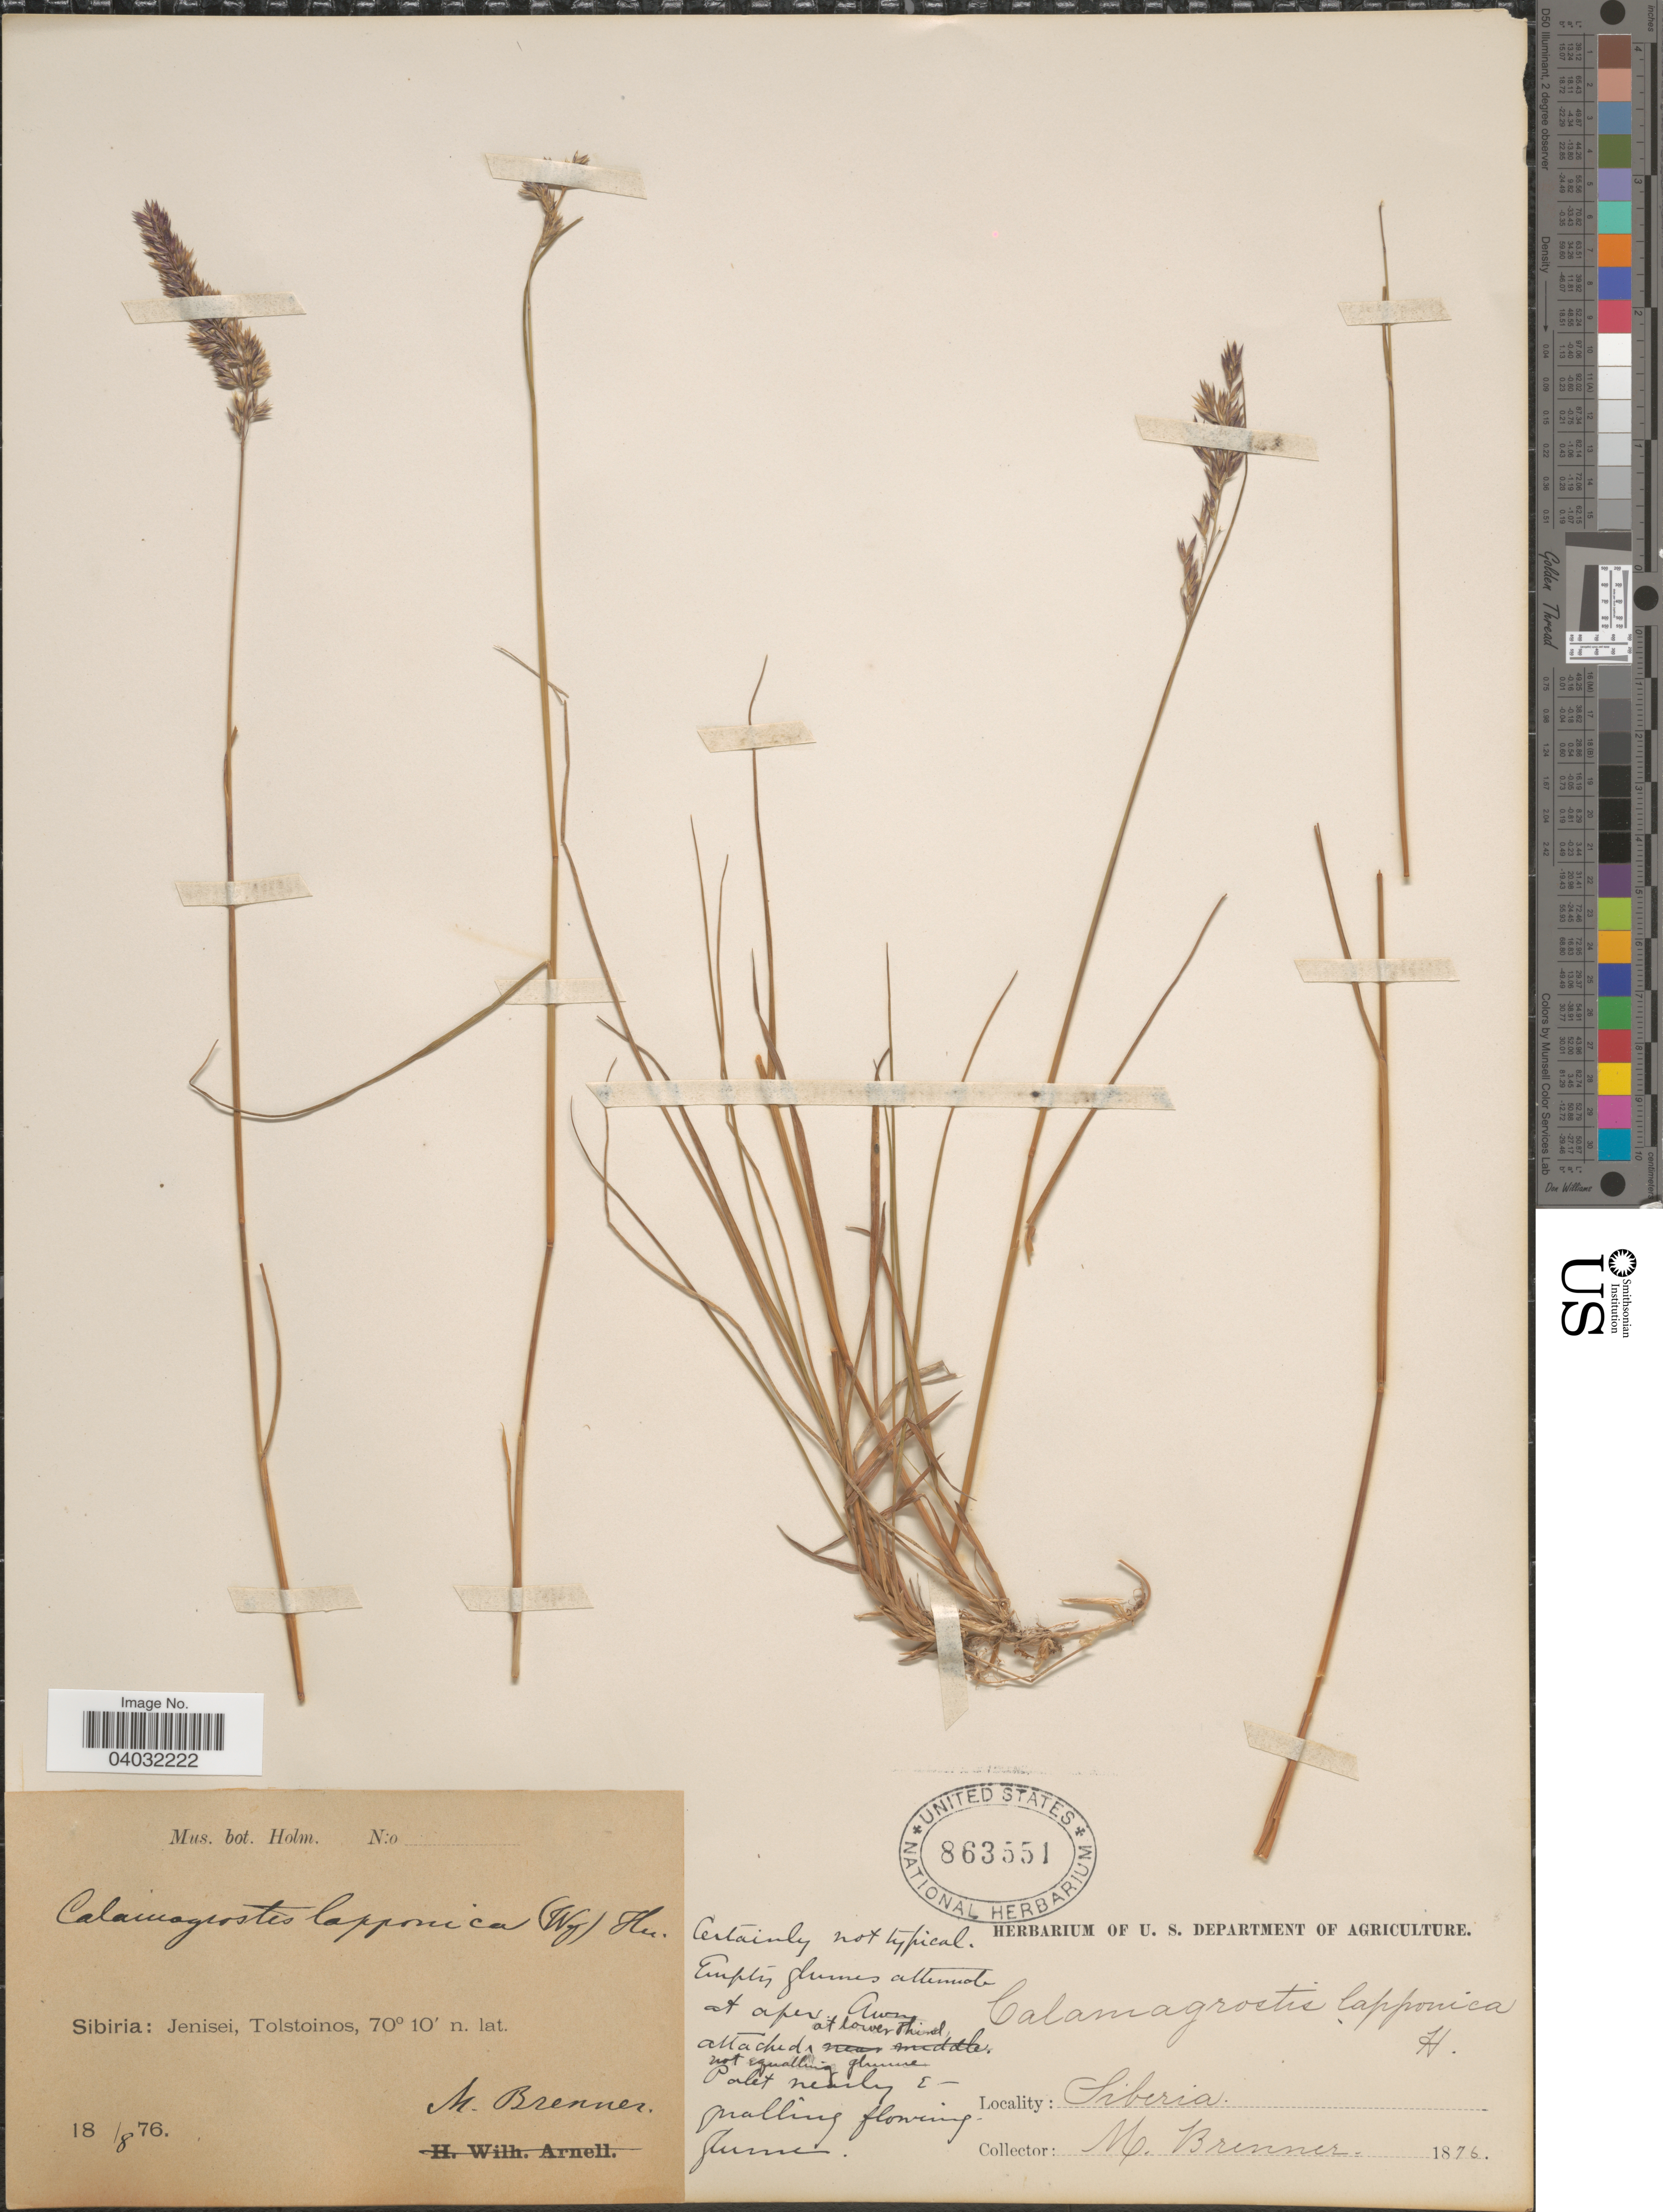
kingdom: Plantae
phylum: Tracheophyta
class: Liliopsida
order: Poales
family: Poaceae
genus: Calamagrostis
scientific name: Calamagrostis lapponica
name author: (Wahlenb.) Hartm.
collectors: M. Brenner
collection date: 1876-08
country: Russian Federation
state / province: Krasnoyarsk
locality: Sibiria: Jenisei, Tolstoinos.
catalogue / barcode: US 863551